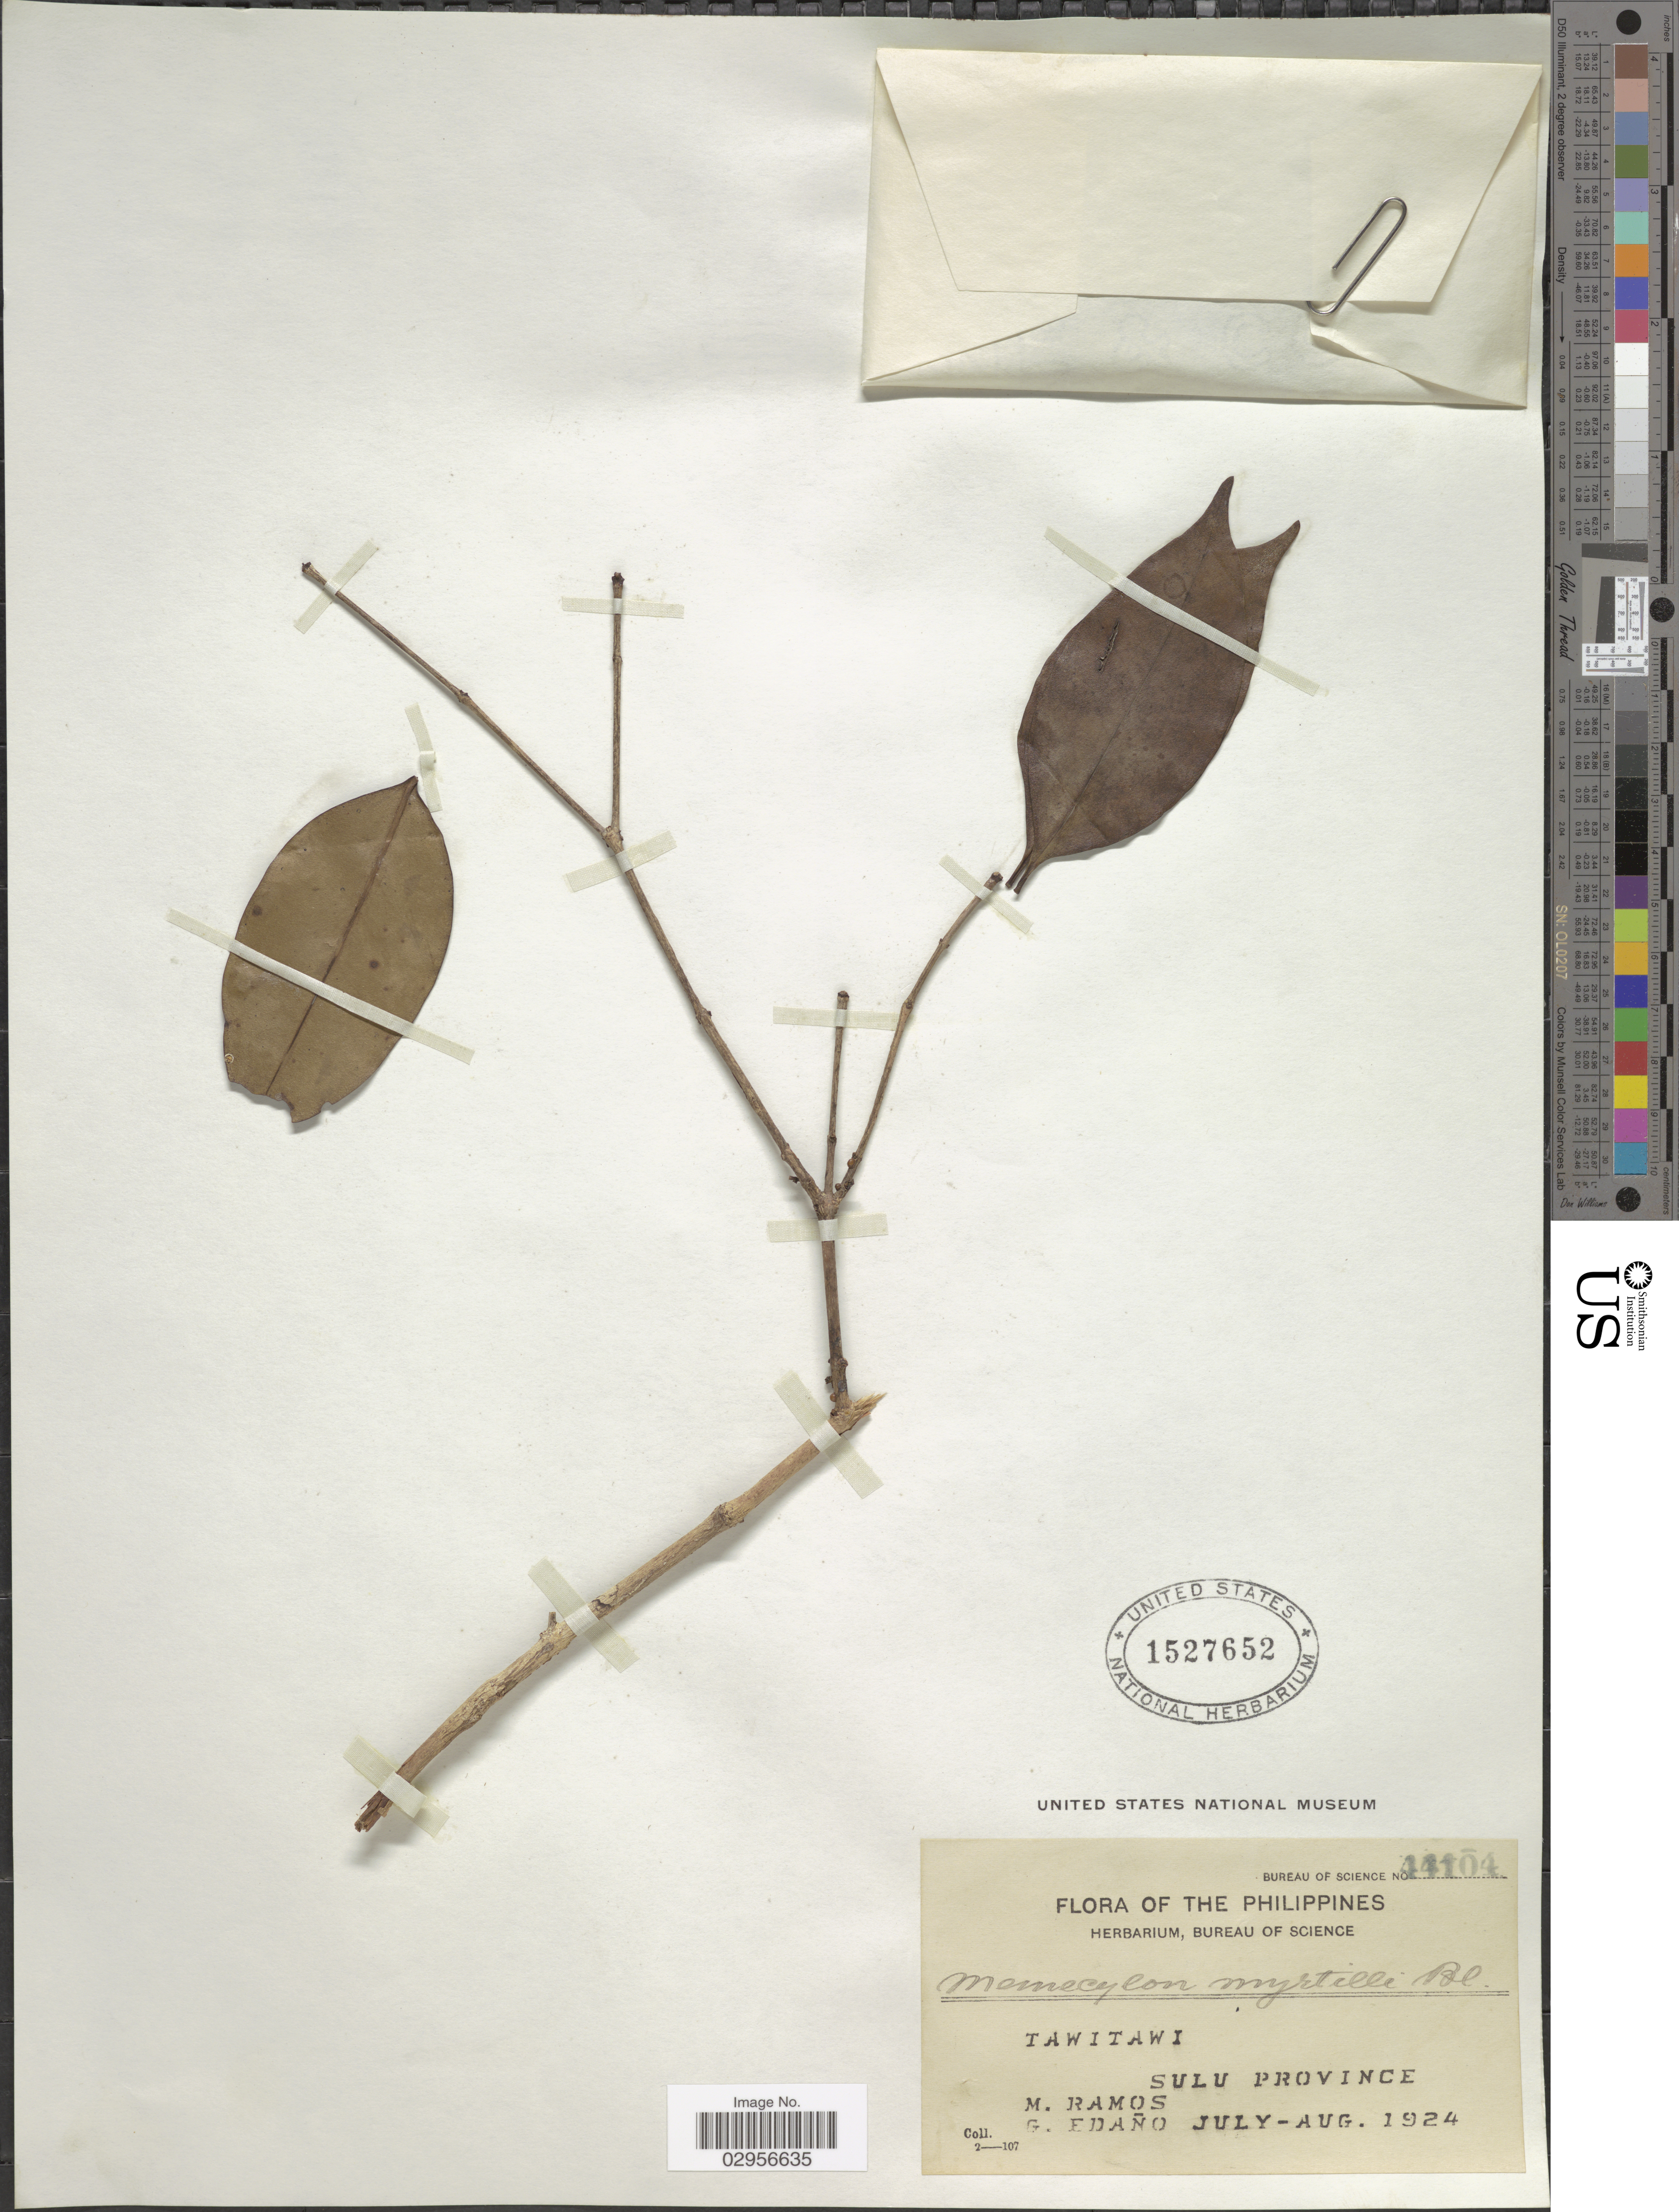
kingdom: Plantae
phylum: Tracheophyta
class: Magnoliopsida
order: Myrtales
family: Melastomataceae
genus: Memecylon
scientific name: Memecylon myrtilli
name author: Blume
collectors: M. Ramos & G. Edaño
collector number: Bureau of Science 44104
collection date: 1924-07/1924-08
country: Philippines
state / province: Muslim Mindanao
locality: Tawitawi, Sulu Province.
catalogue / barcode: US 1527652